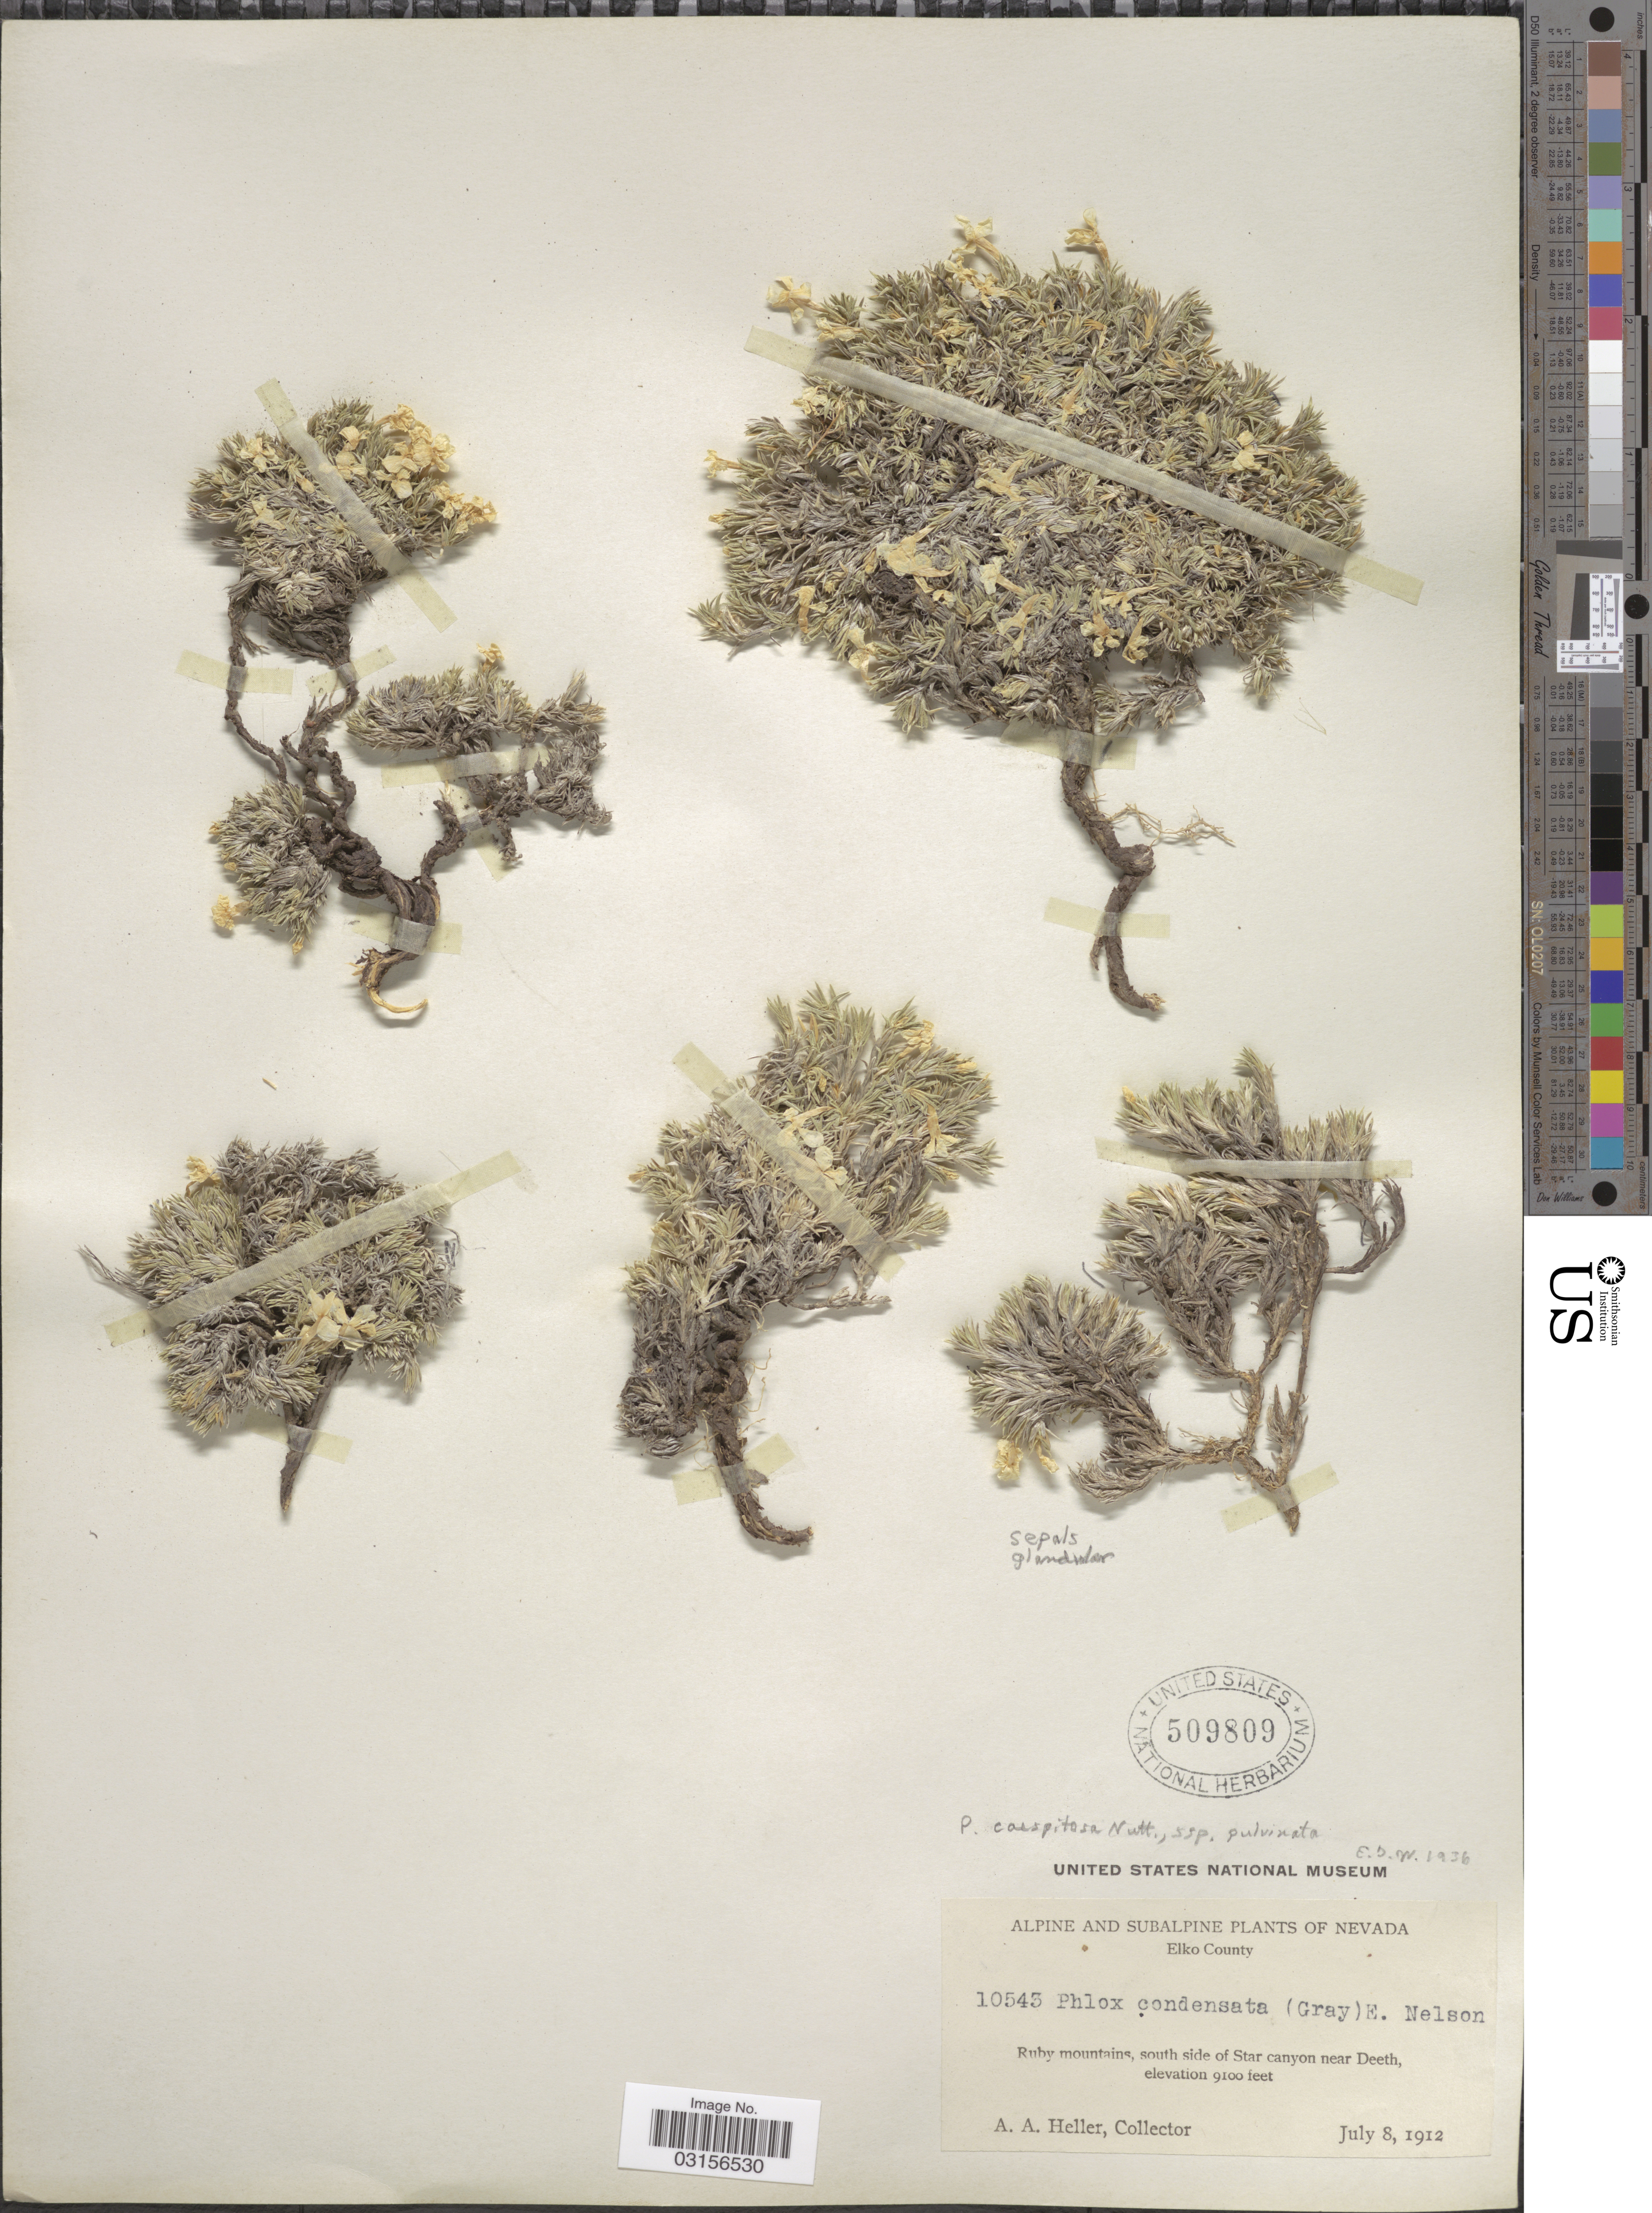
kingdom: Plantae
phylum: Tracheophyta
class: Magnoliopsida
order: Ericales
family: Polemoniaceae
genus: Phlox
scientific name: Phlox condensata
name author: (A. Gray) E.E. Nelson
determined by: Mayfield, M. H.; Ferguson, C. J.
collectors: A. A. Heller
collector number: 10543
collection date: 1912-07-08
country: United States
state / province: Nevada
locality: Elko County. Ruby mountains, south side of Star canyon near Deeth.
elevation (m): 2774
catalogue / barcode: US 509809